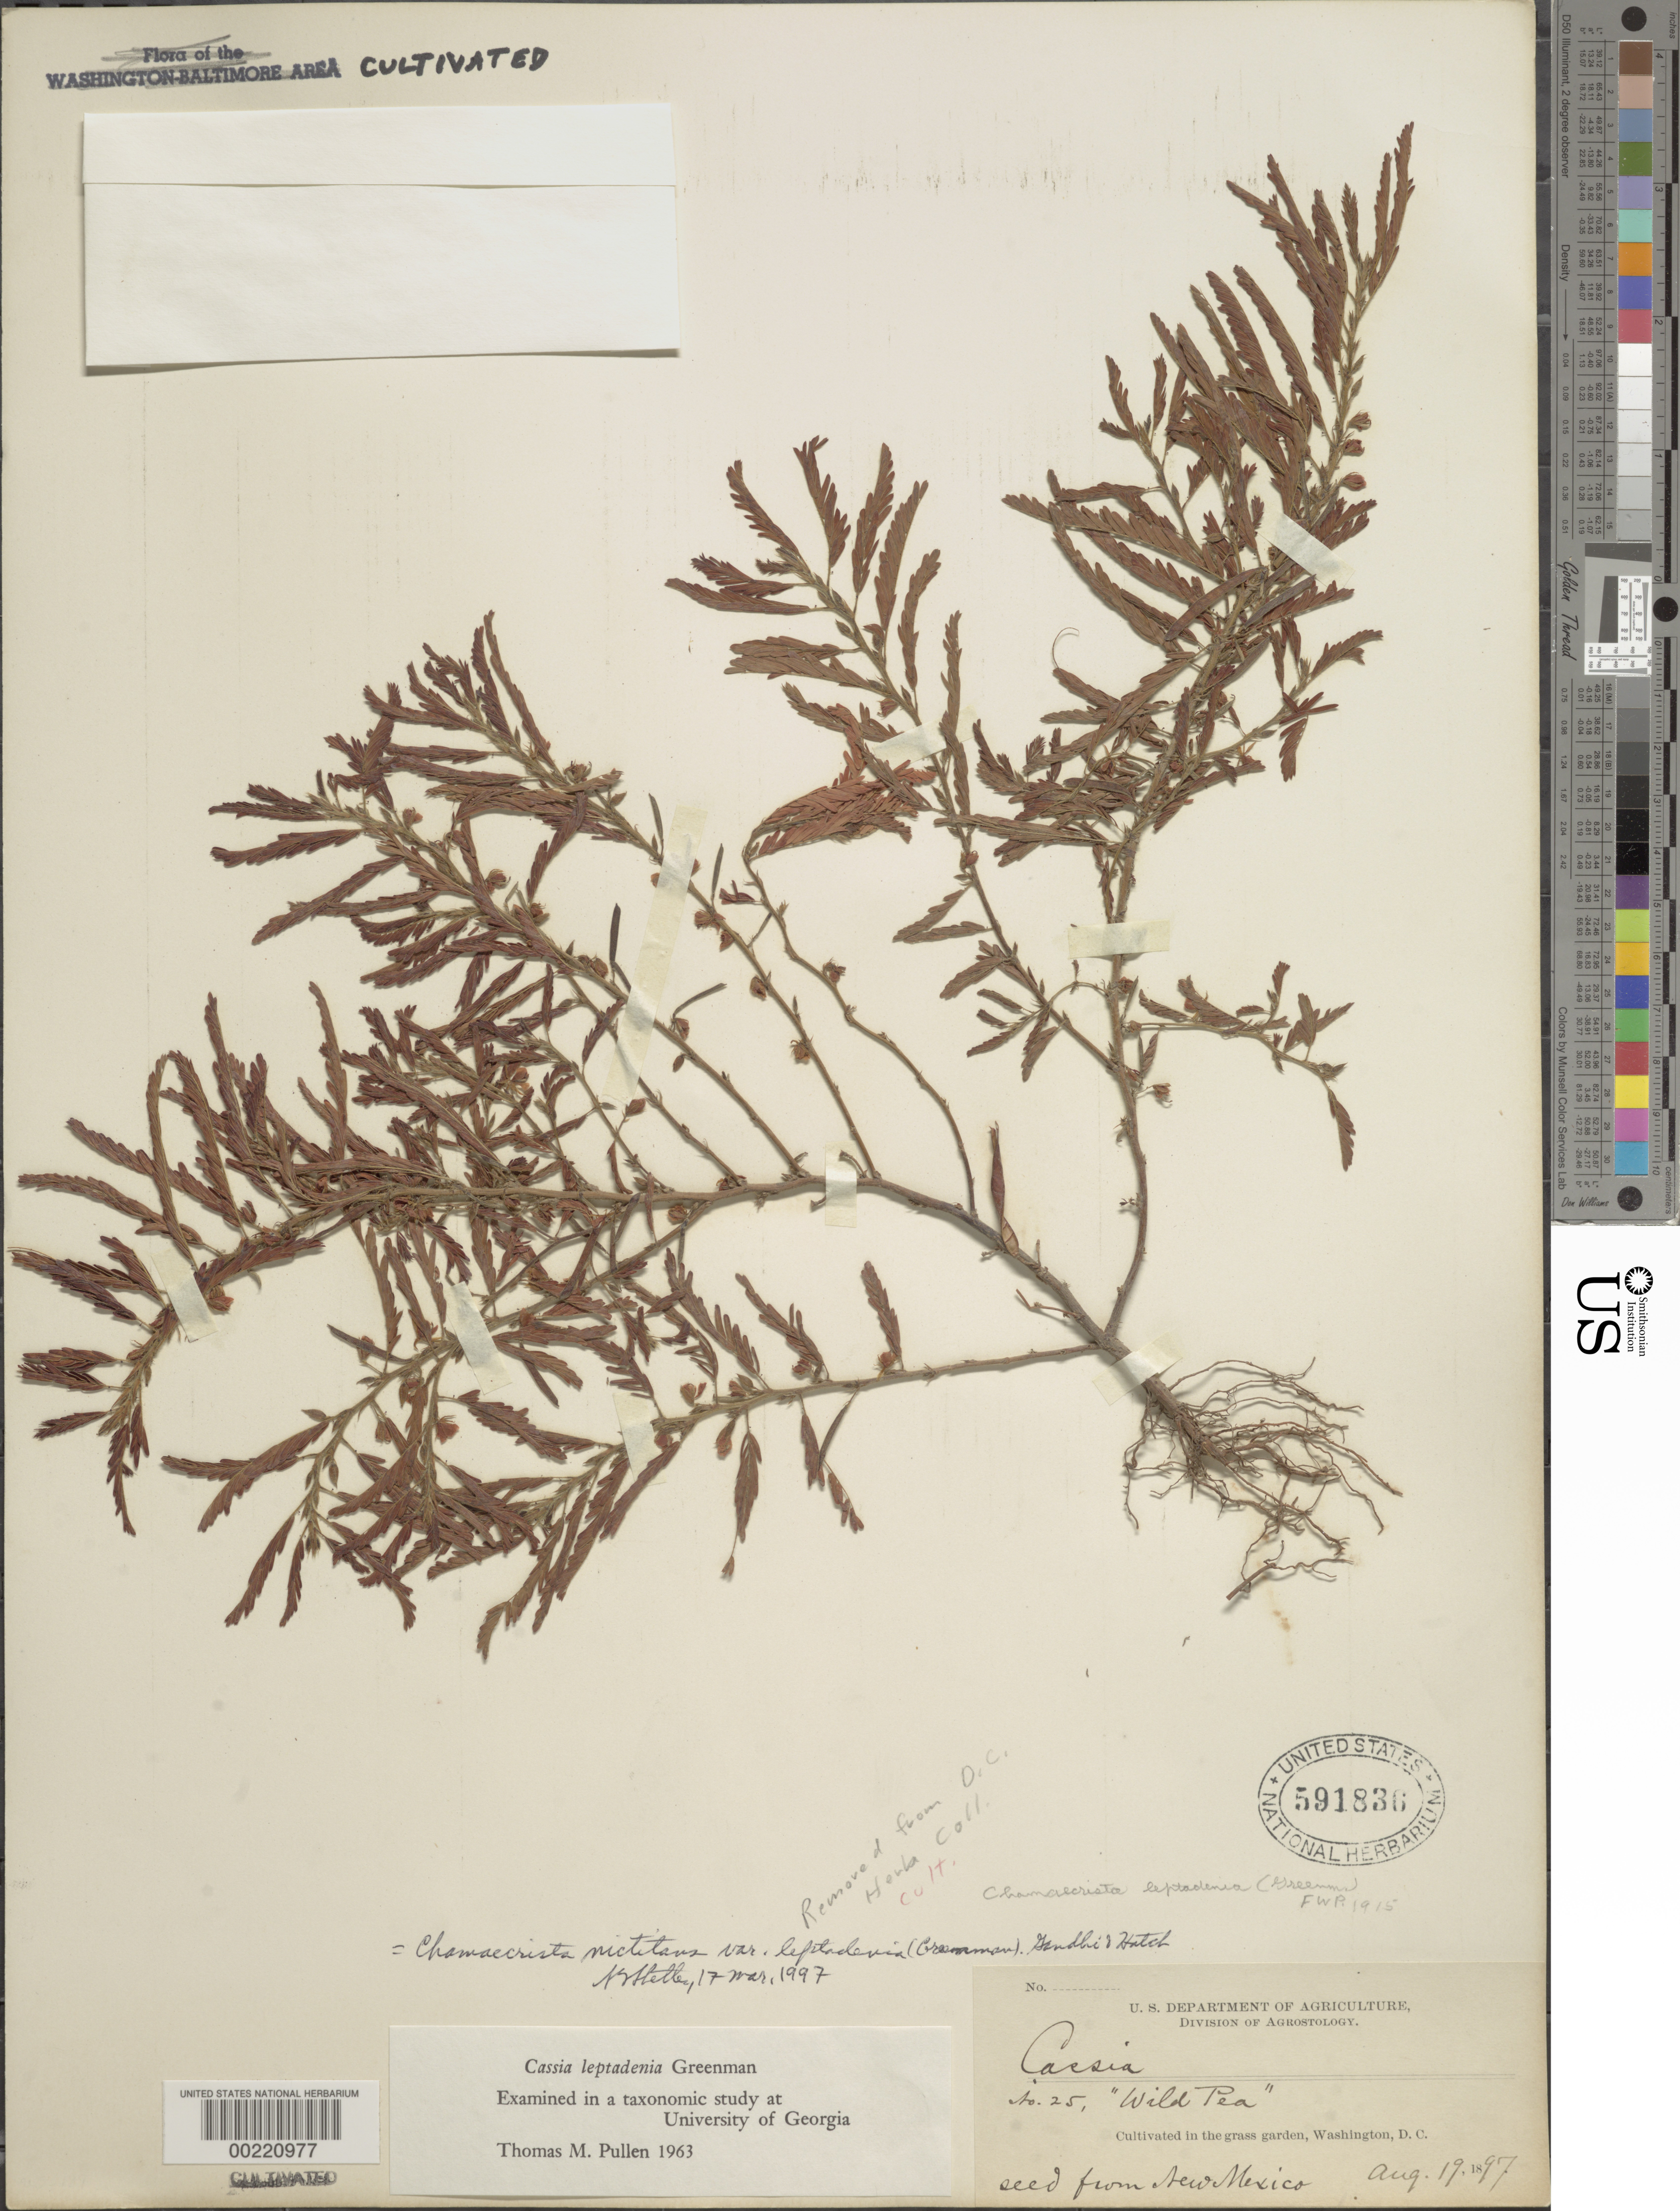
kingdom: Plantae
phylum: Tracheophyta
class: Magnoliopsida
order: Fabales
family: Fabaceae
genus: Chamaecrista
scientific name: Chamaecrista leptadenia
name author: Cockerell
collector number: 25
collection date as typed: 19 Aug 1897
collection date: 1897-08-19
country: United States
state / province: District of Columbia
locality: Grass Garden, Washington DC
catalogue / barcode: US 591836